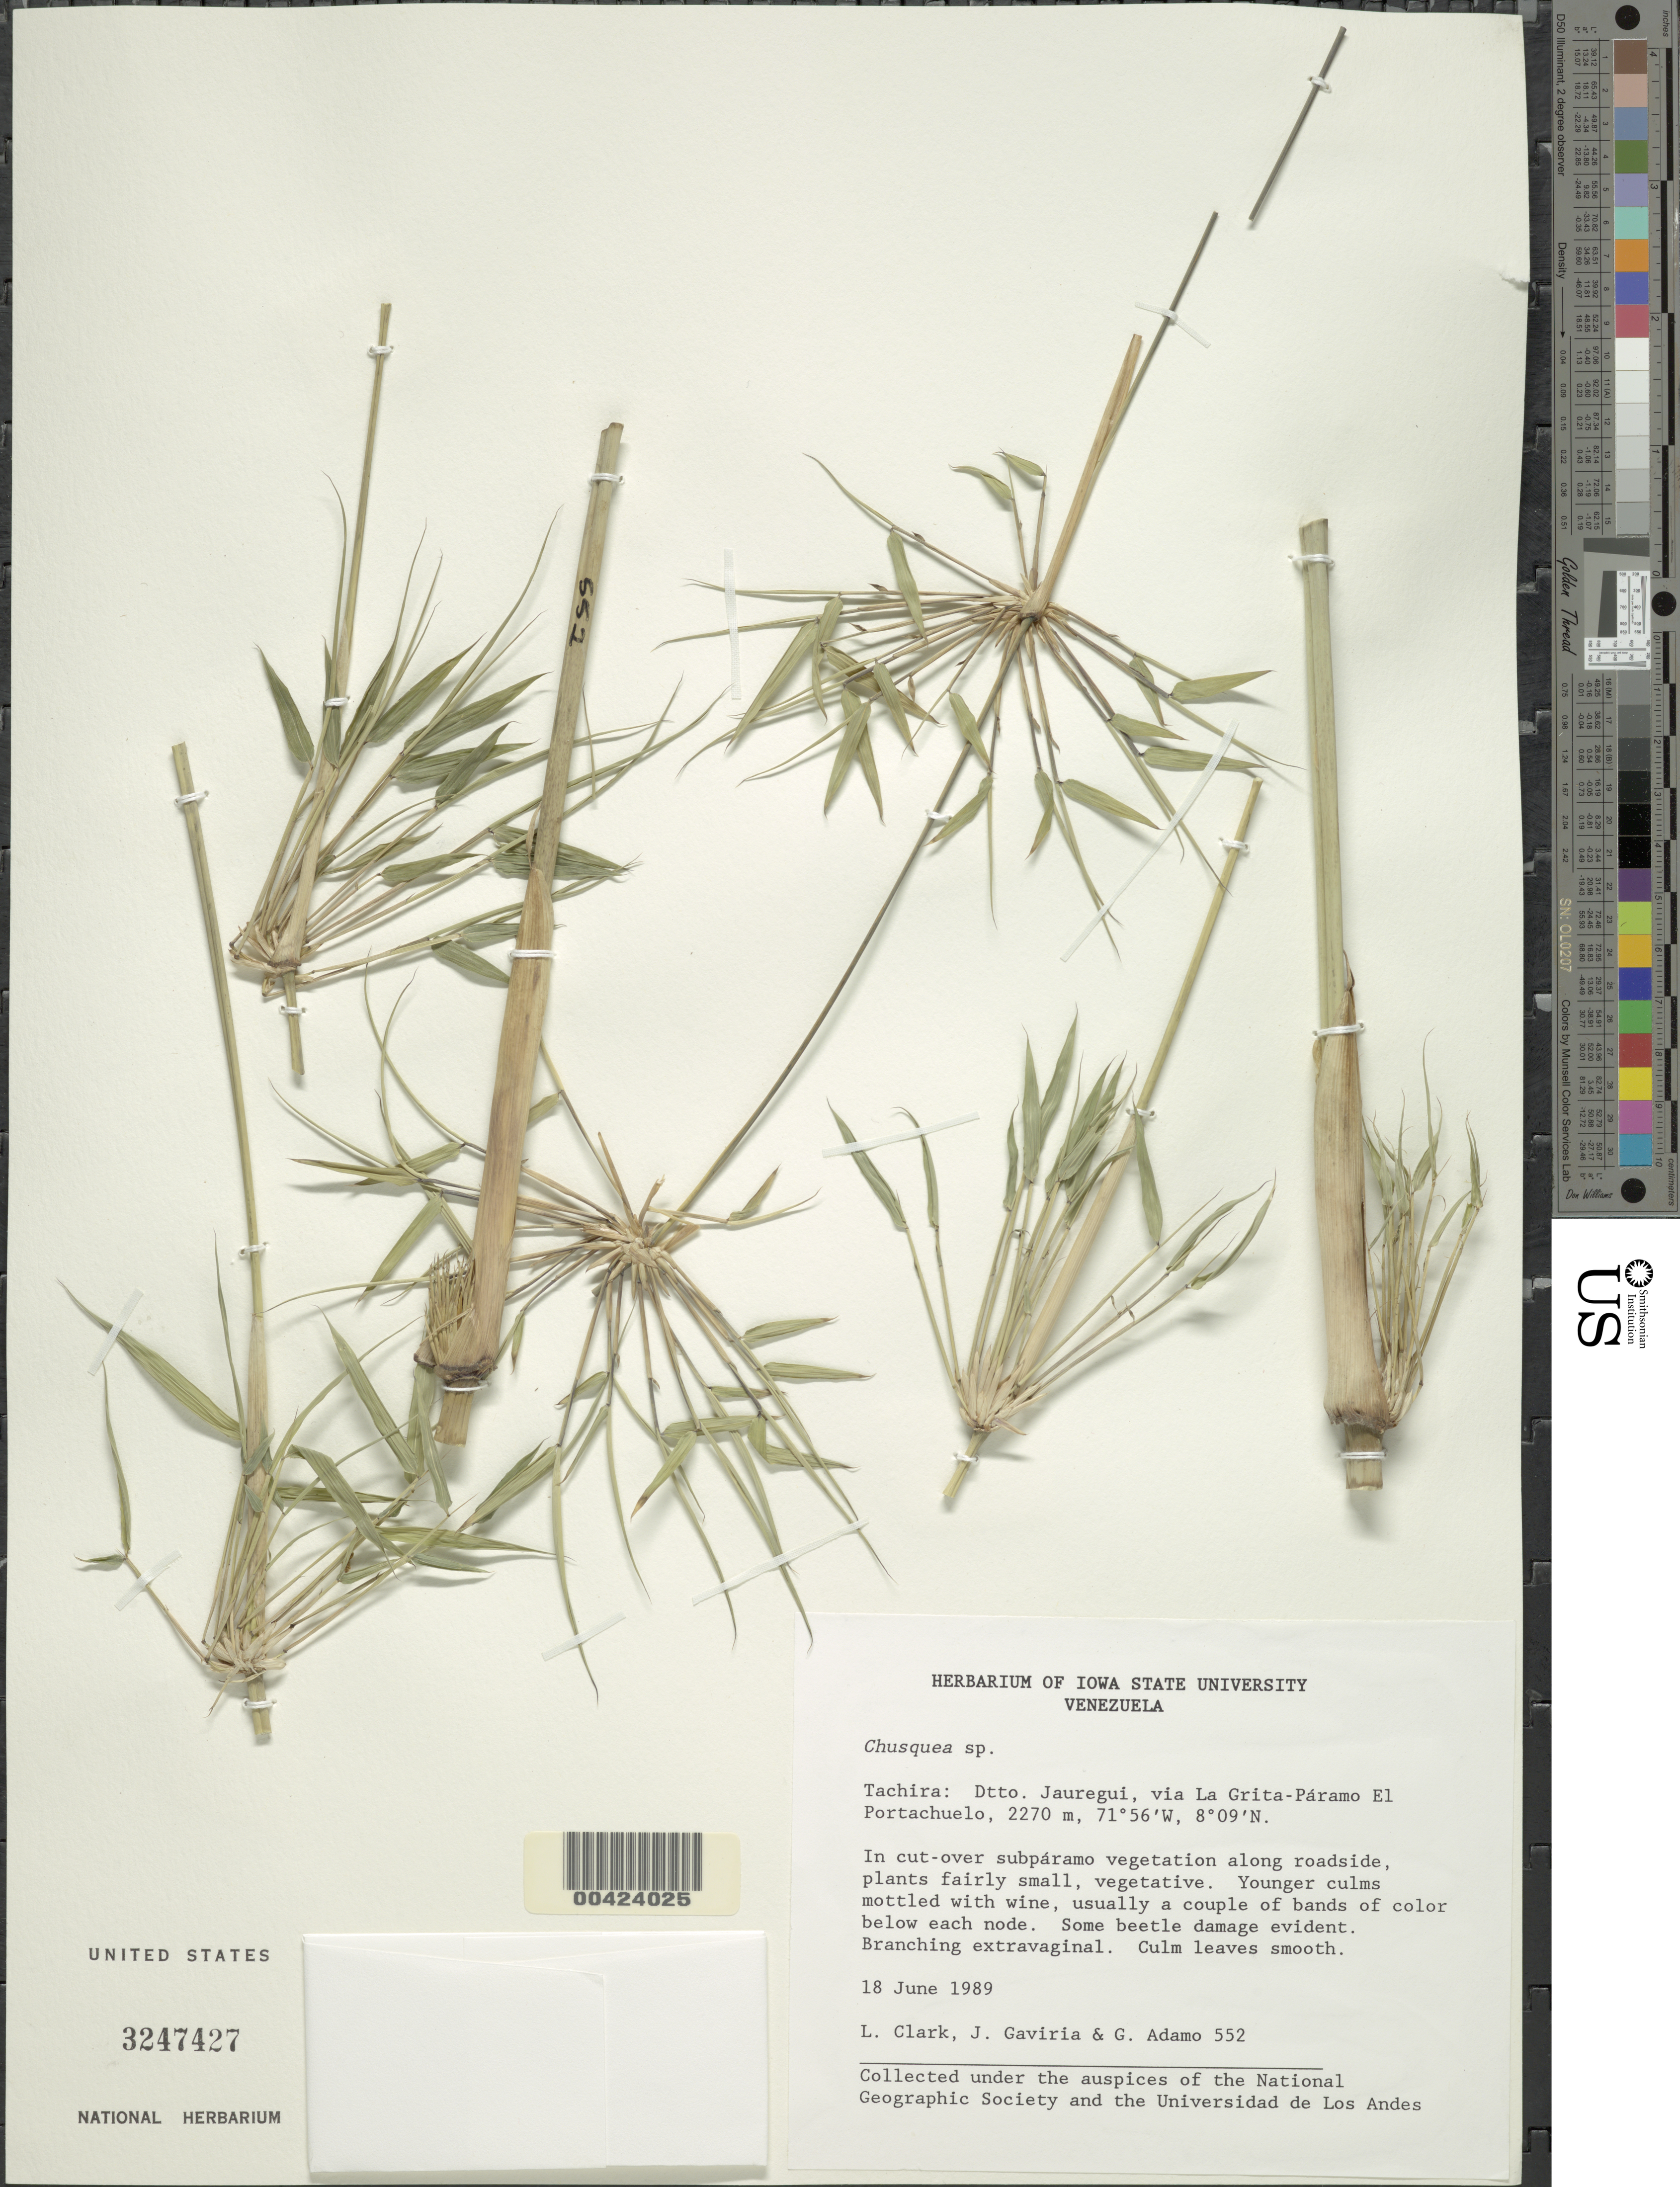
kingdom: Plantae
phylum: Tracheophyta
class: Liliopsida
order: Poales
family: Poaceae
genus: Chusquea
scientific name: Chusquea sp.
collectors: L. G. Clark, J. Gaviria & G. Adamo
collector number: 552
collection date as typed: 18 Jun 1989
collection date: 1989-06-18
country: Venezuela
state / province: Tachira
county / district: Jautegui Dtto.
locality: Via la grita - paramo el portachuelo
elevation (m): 2270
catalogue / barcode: US 3247427